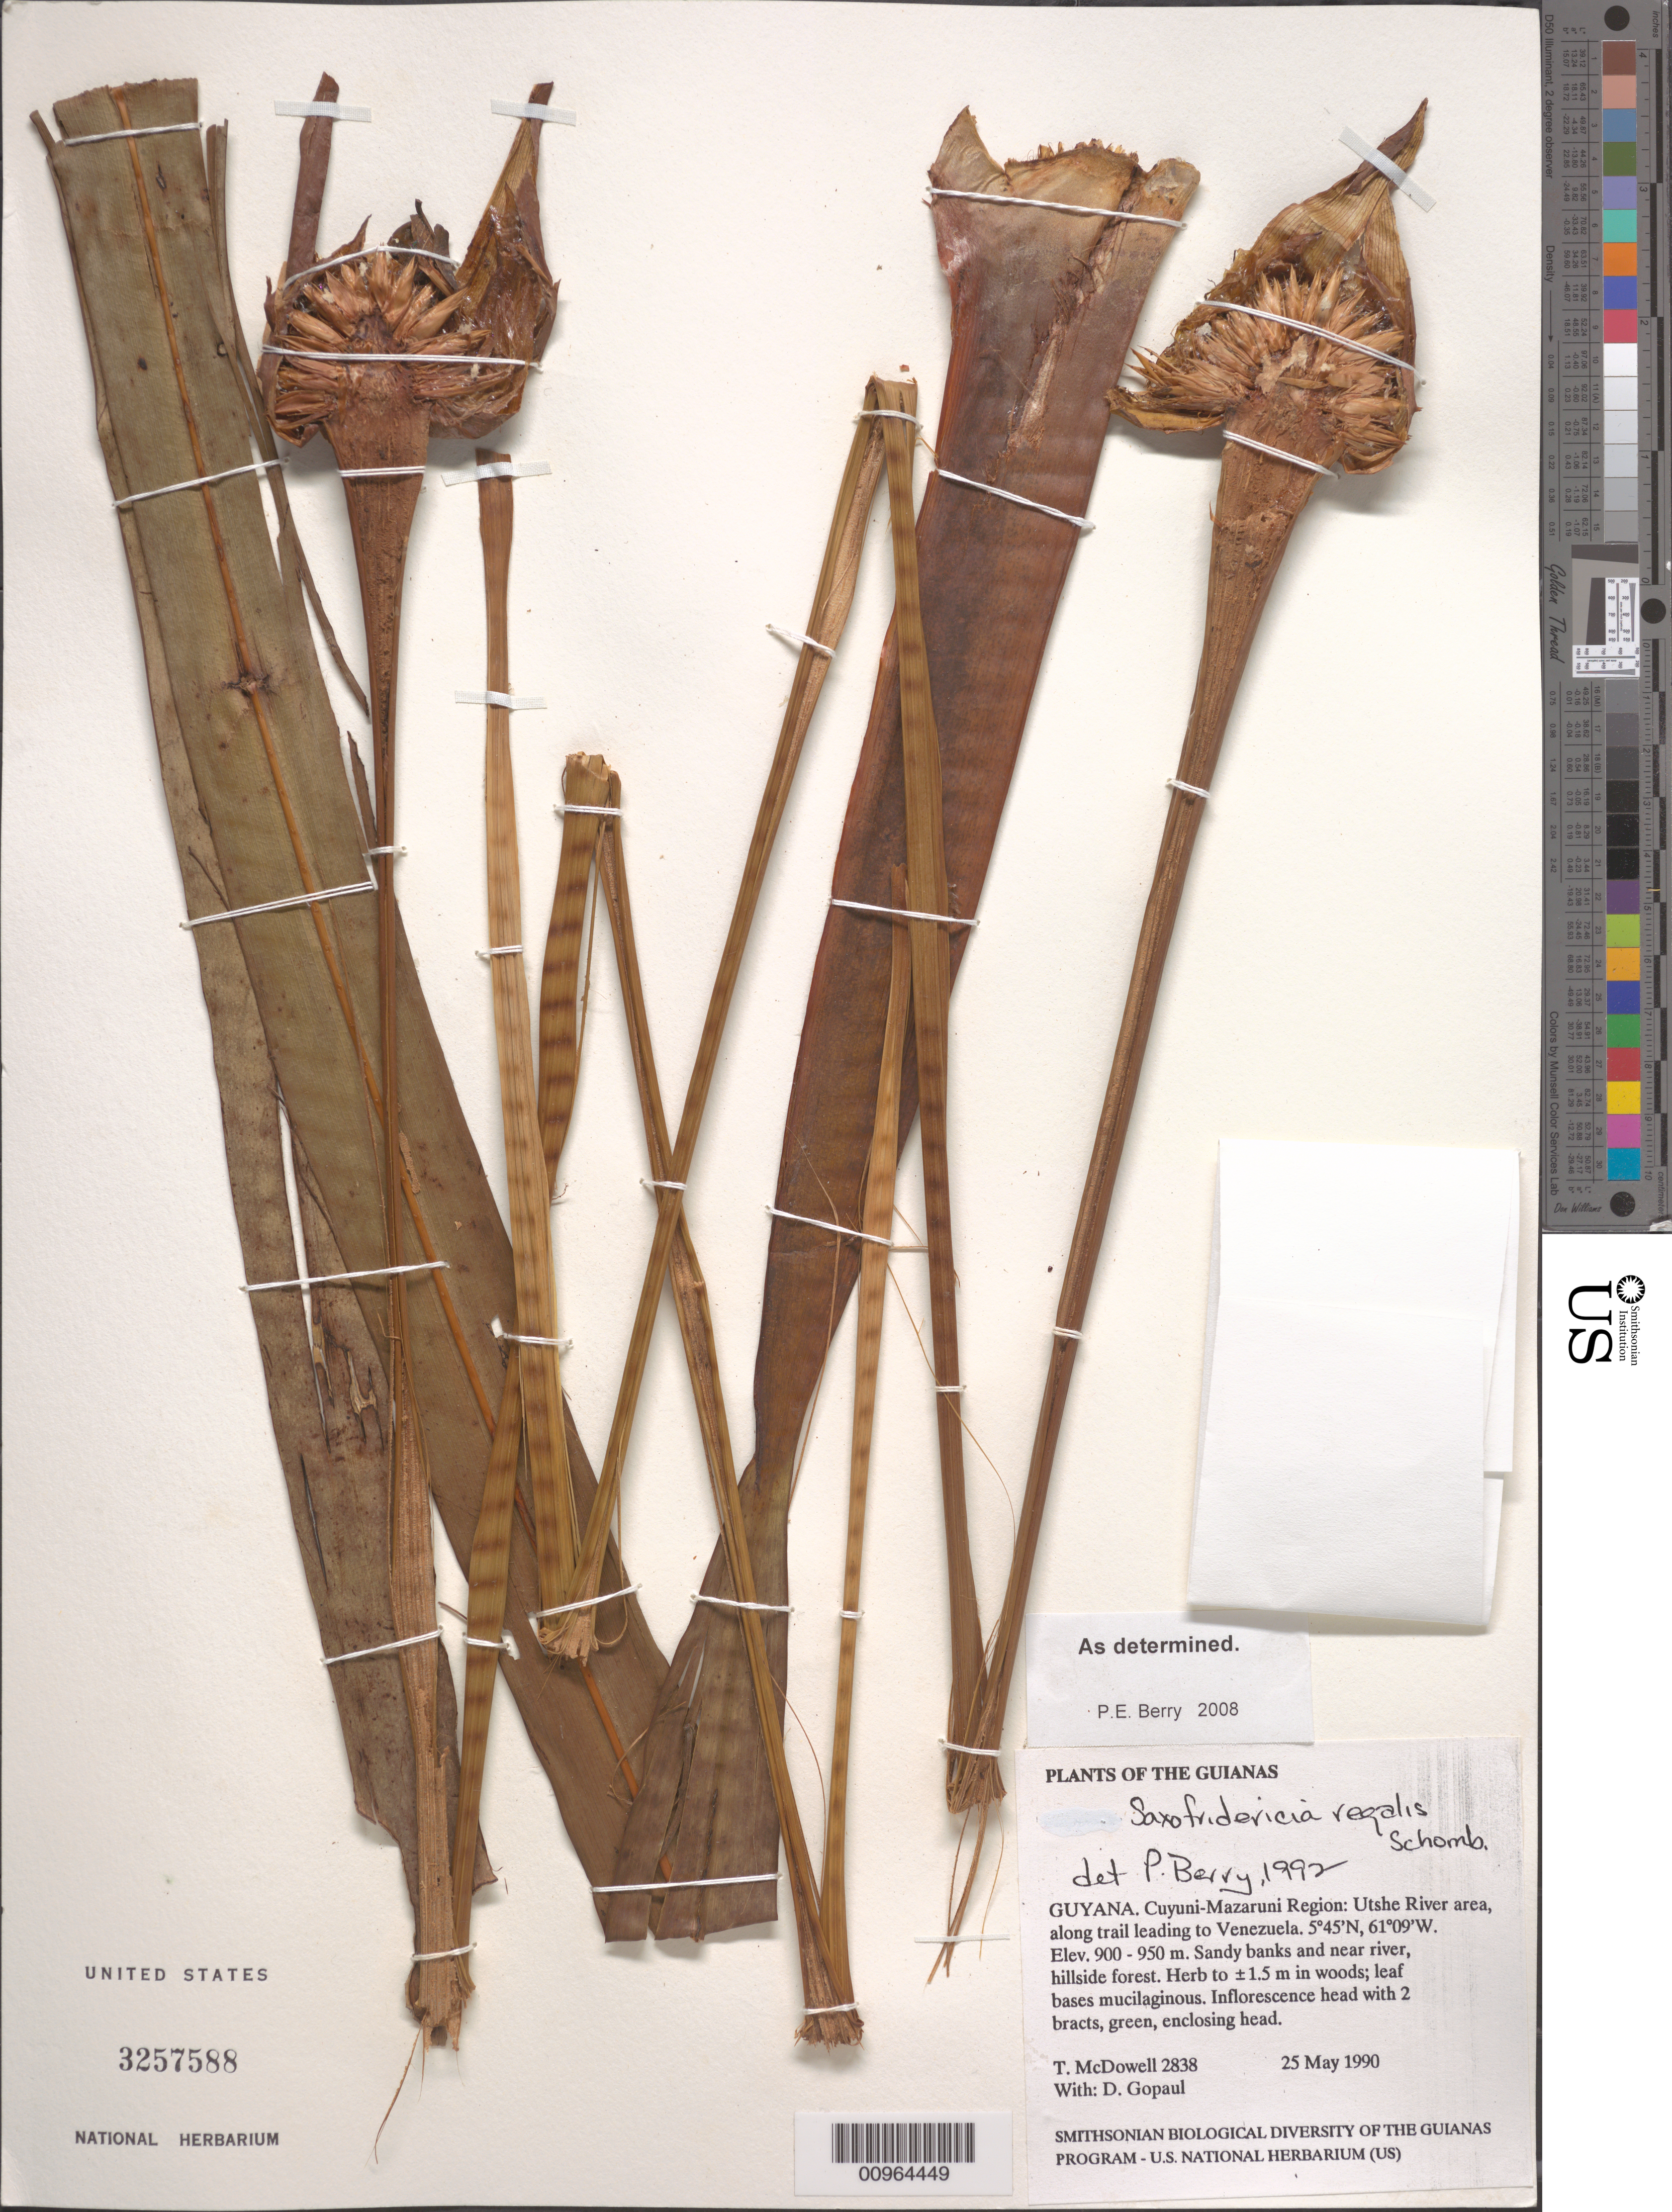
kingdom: Plantae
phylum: Tracheophyta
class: Liliopsida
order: Poales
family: Rapateaceae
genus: Saxofridericia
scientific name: Saxofridericia regalis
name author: R.H. Schomb.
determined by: Berry, P. E., (WIS), University of Wisconsin - Madison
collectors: T. McDowell & D. Gopaul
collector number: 2838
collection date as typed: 25 May 1990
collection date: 1990-05-25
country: Guyana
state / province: Cuyuni-Mazaruni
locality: Utshi River area, along trail leading to Venezuela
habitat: Sandy banks and near river, hillside forest, and hilltop sand savanna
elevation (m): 900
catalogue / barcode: US 3257588